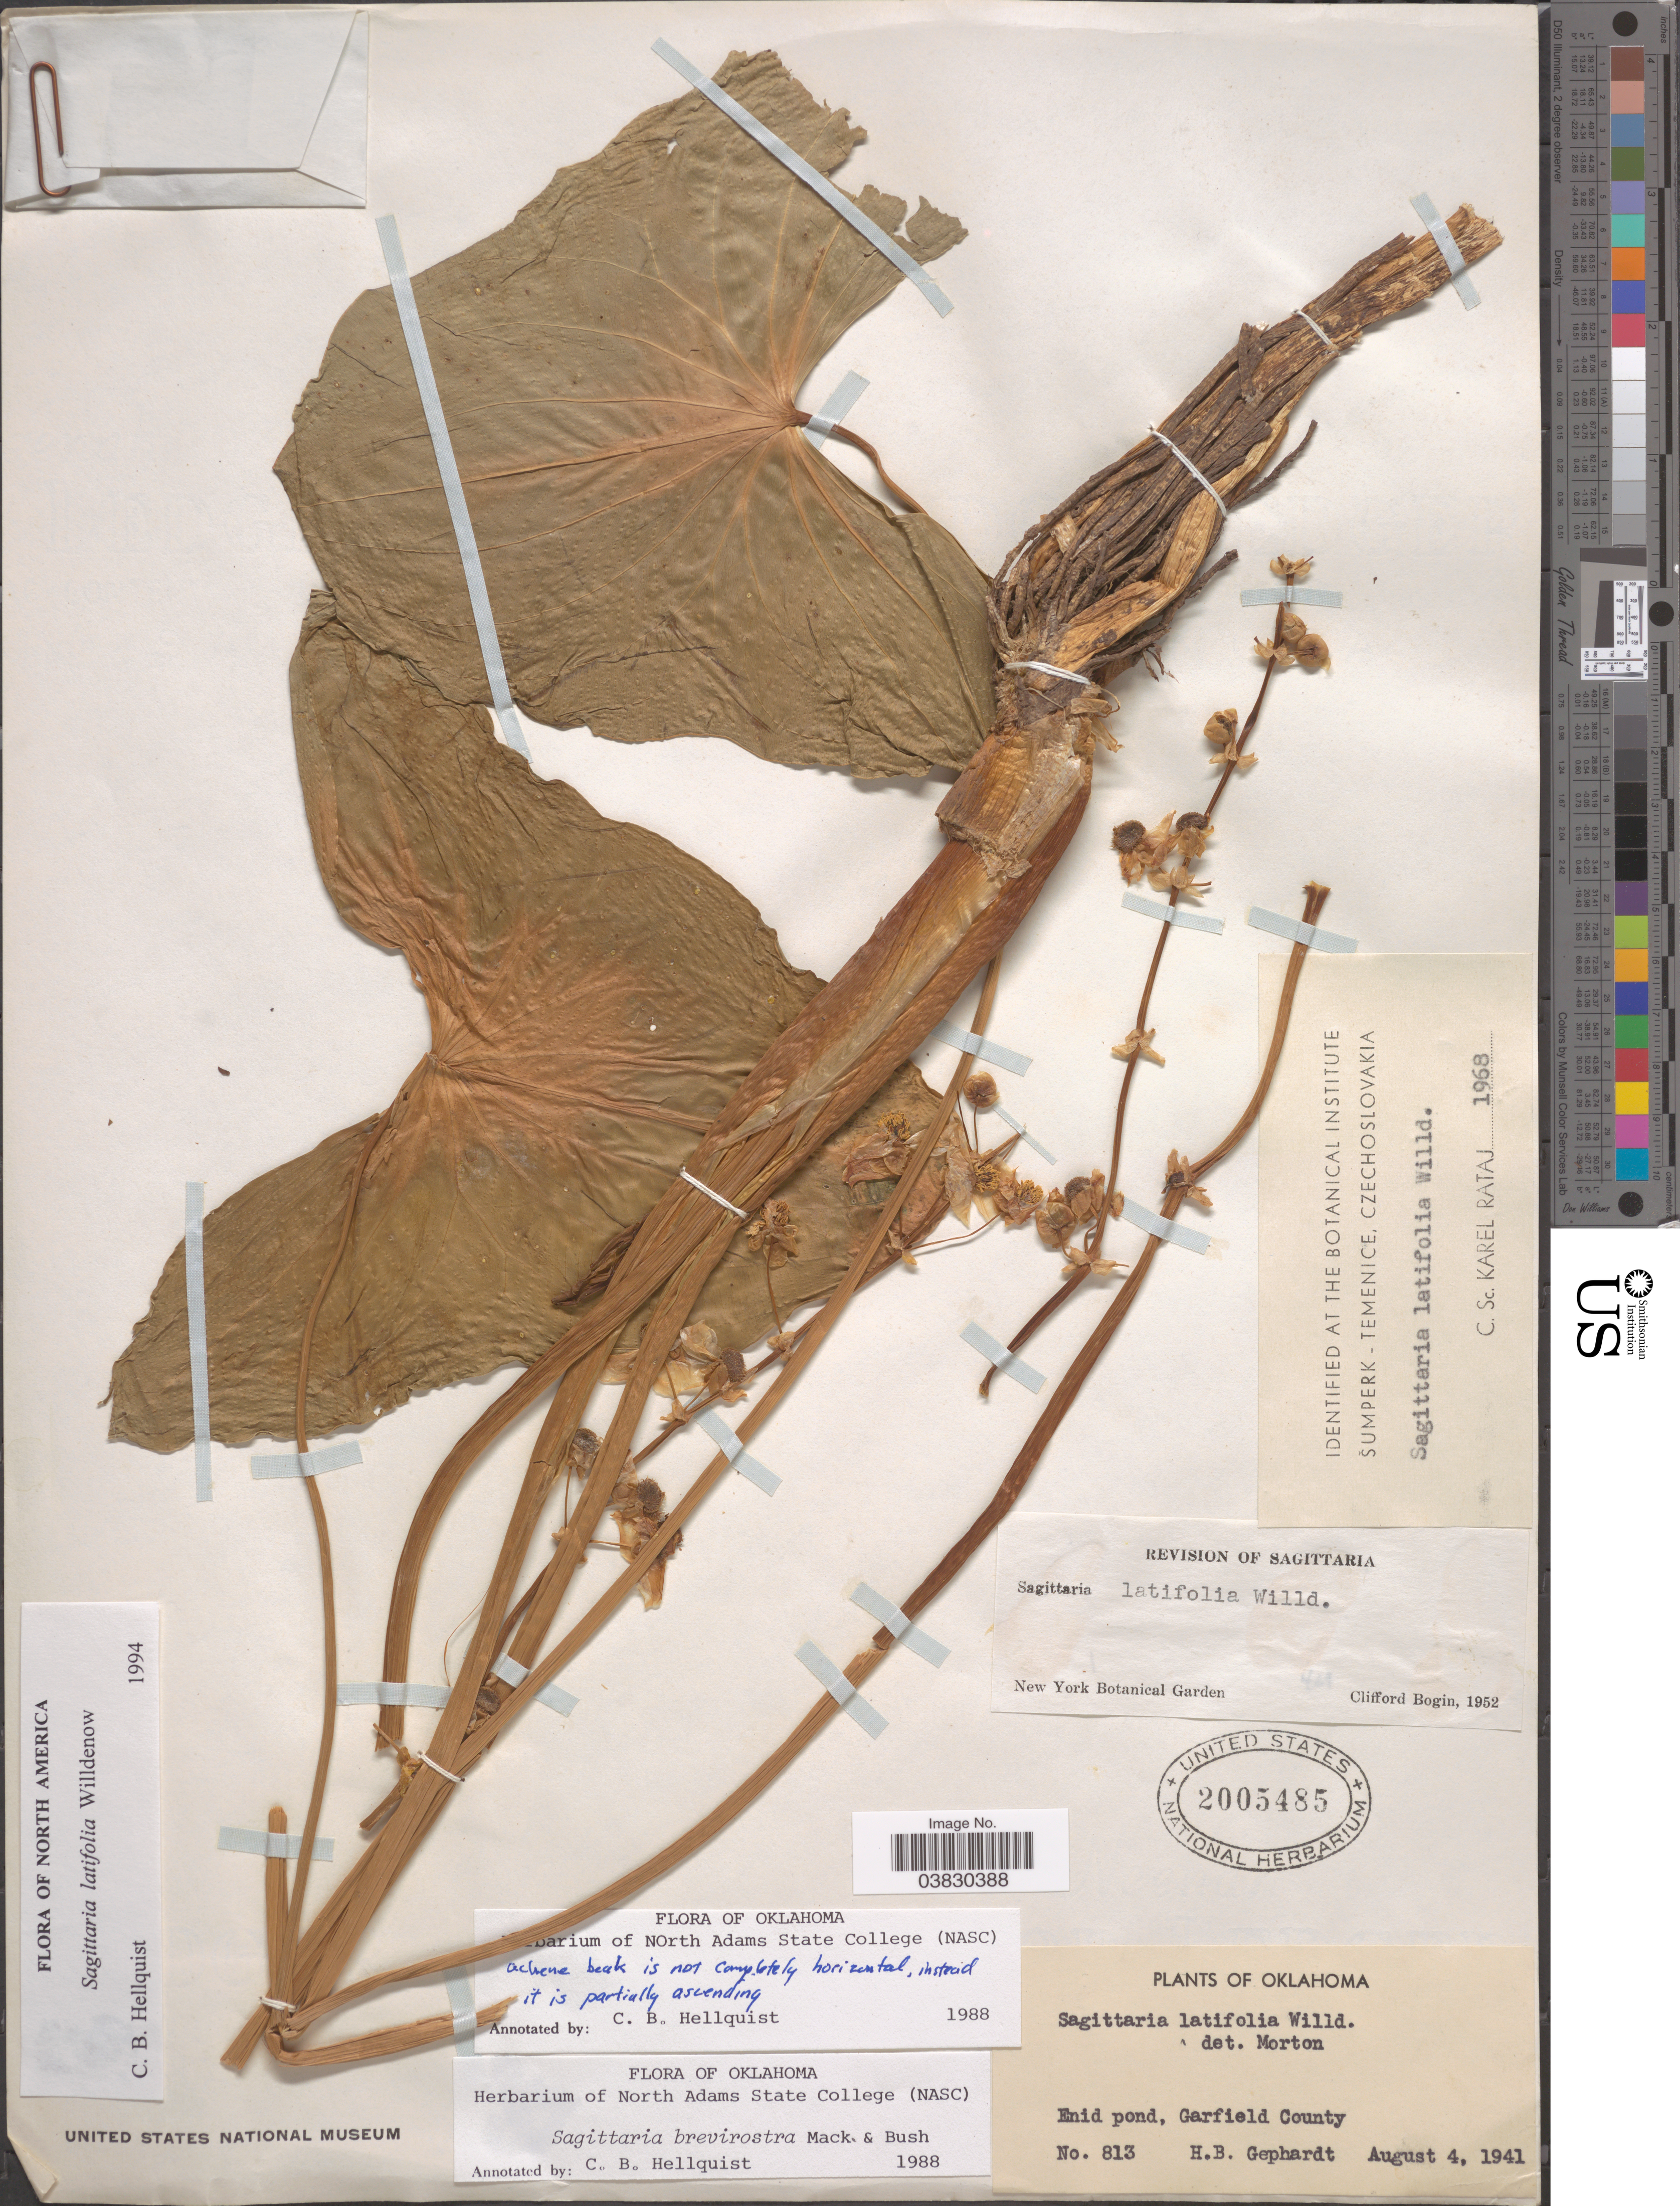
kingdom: Plantae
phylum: Tracheophyta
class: Liliopsida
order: Alismatales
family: Alismataceae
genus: Sagittaria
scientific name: Sagittaria variabilis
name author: Englem. ex A. Gray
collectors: H. Gephardt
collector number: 813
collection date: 1941-08-04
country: United States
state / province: Oklahoma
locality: Enid pond, Garfield County.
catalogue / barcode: US 2005485